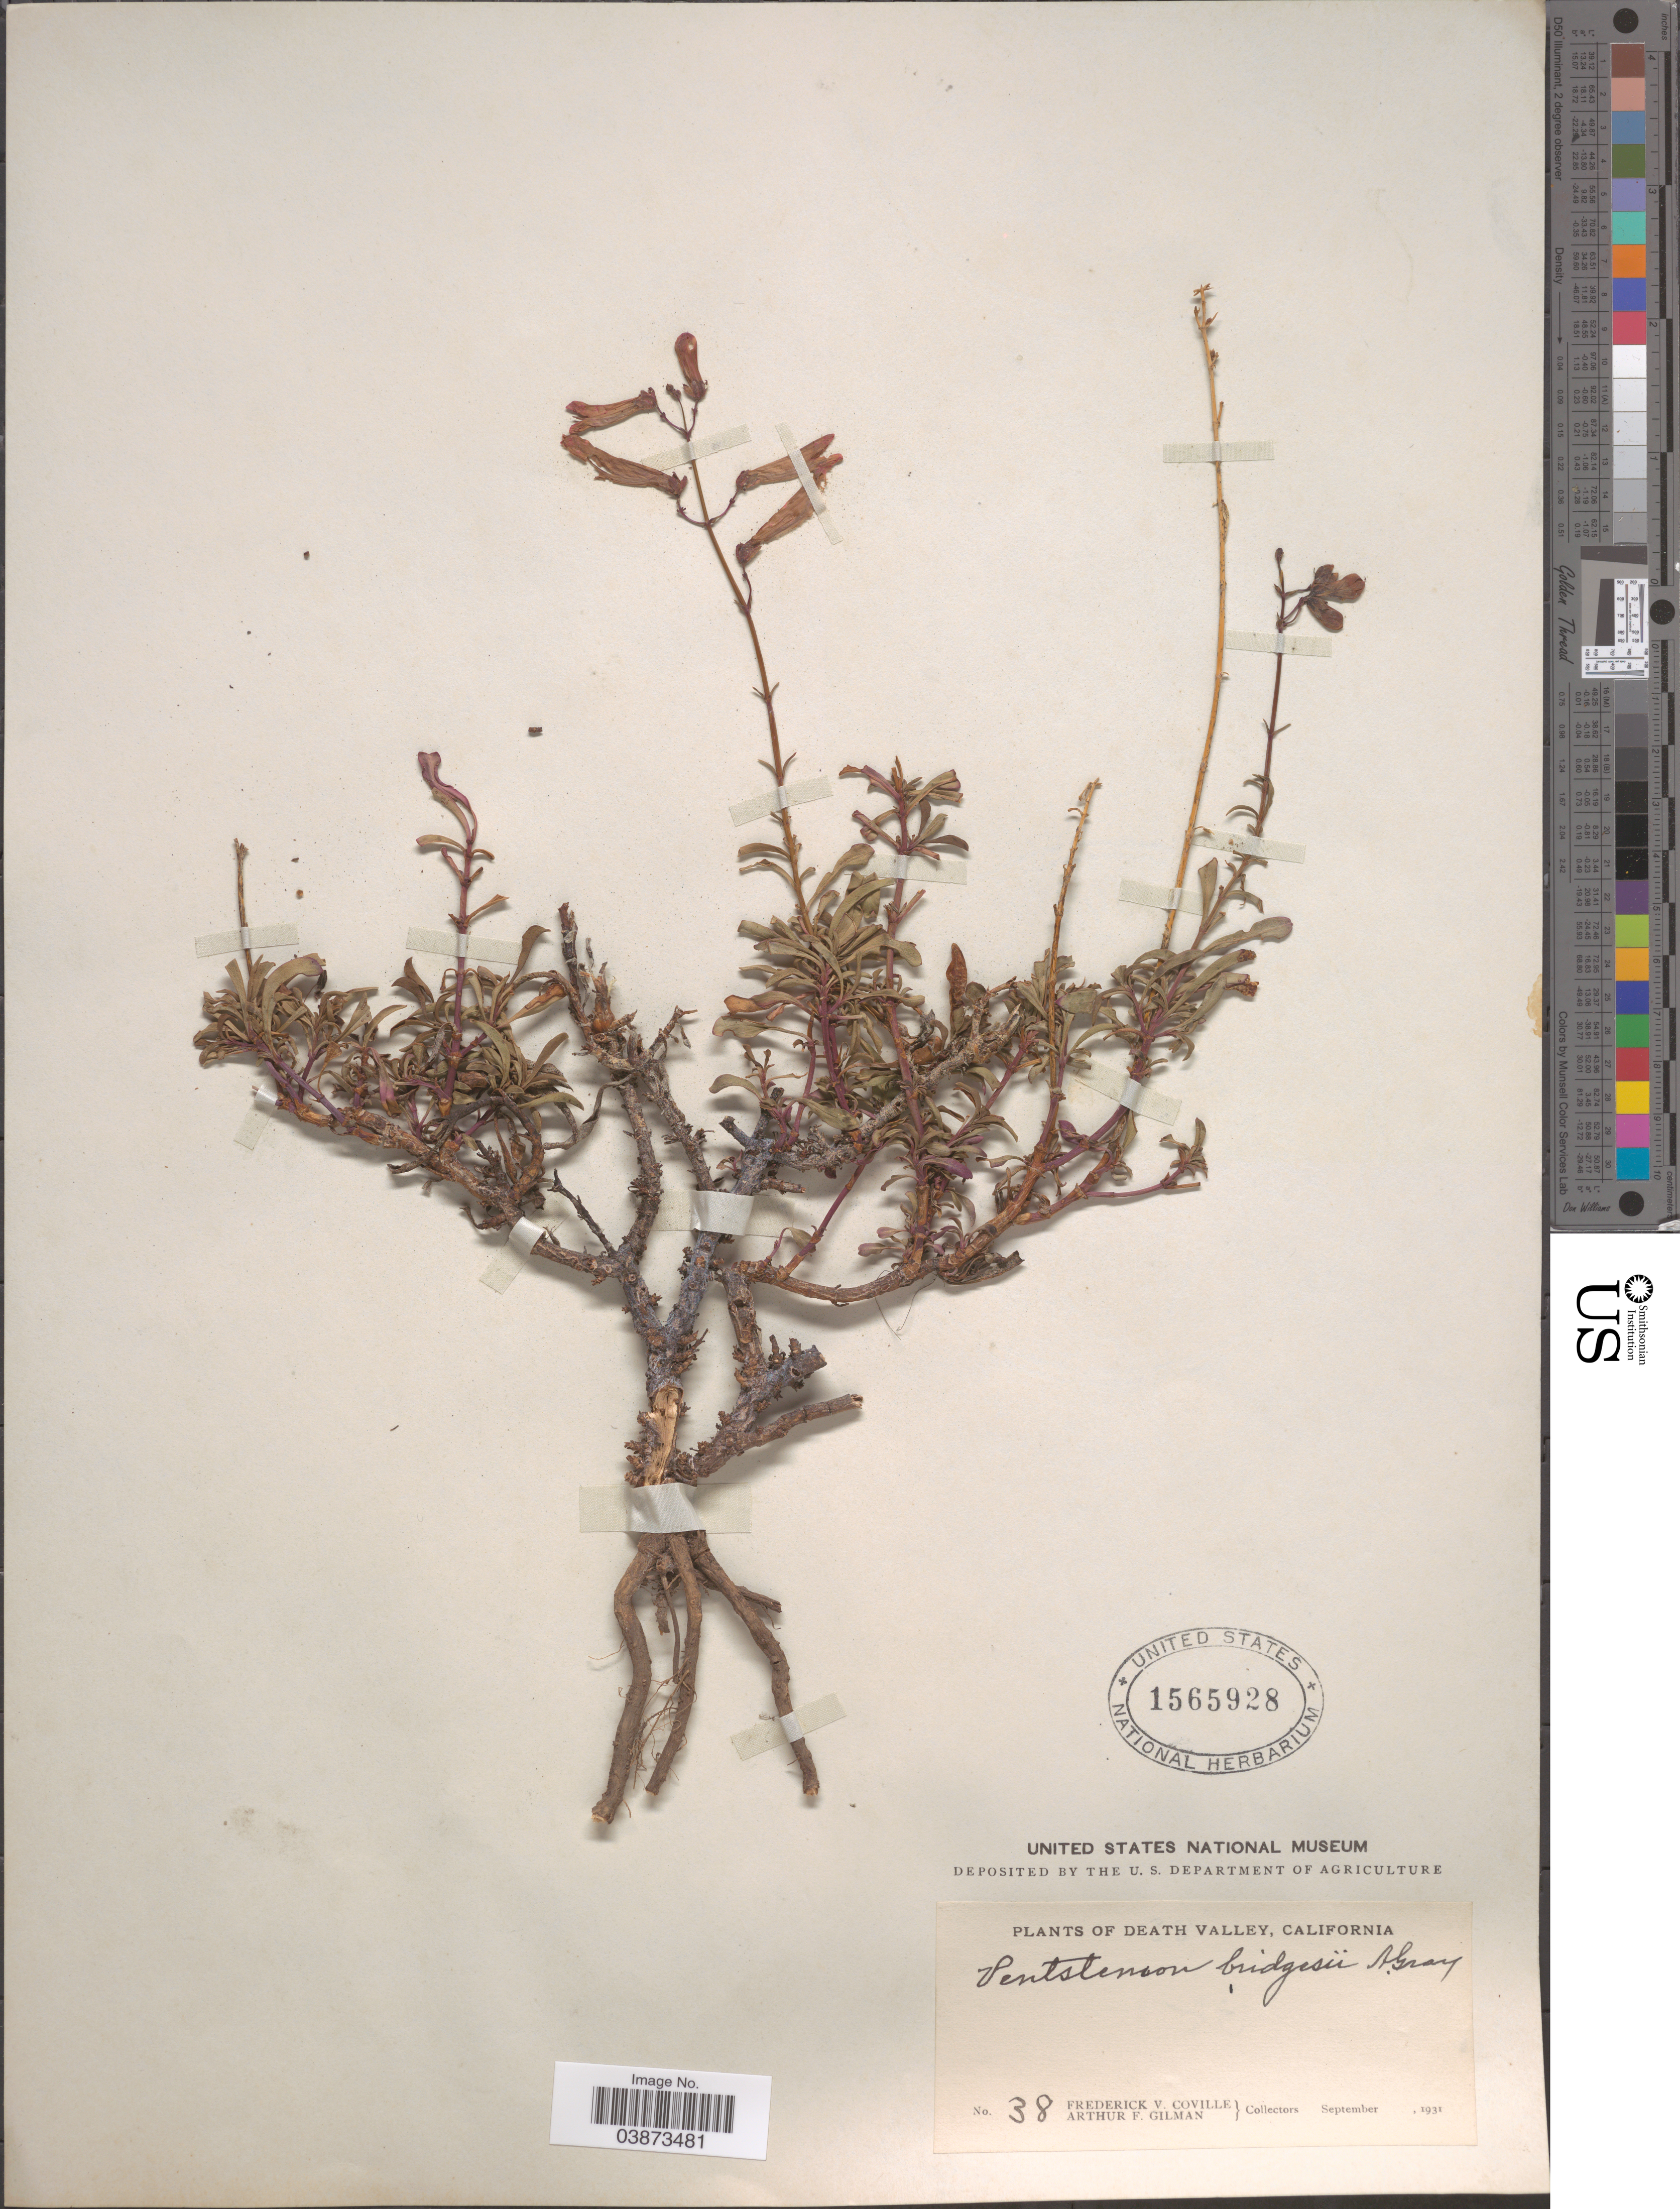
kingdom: Plantae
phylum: Tracheophyta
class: Magnoliopsida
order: Lamiales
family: Plantaginaceae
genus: Penstemon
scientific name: Penstemon bridgesii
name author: A. Gray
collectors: F. V. Coville & A. Gilman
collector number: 38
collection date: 1931-09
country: United States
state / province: California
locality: Death Valley.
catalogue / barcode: US 1565928